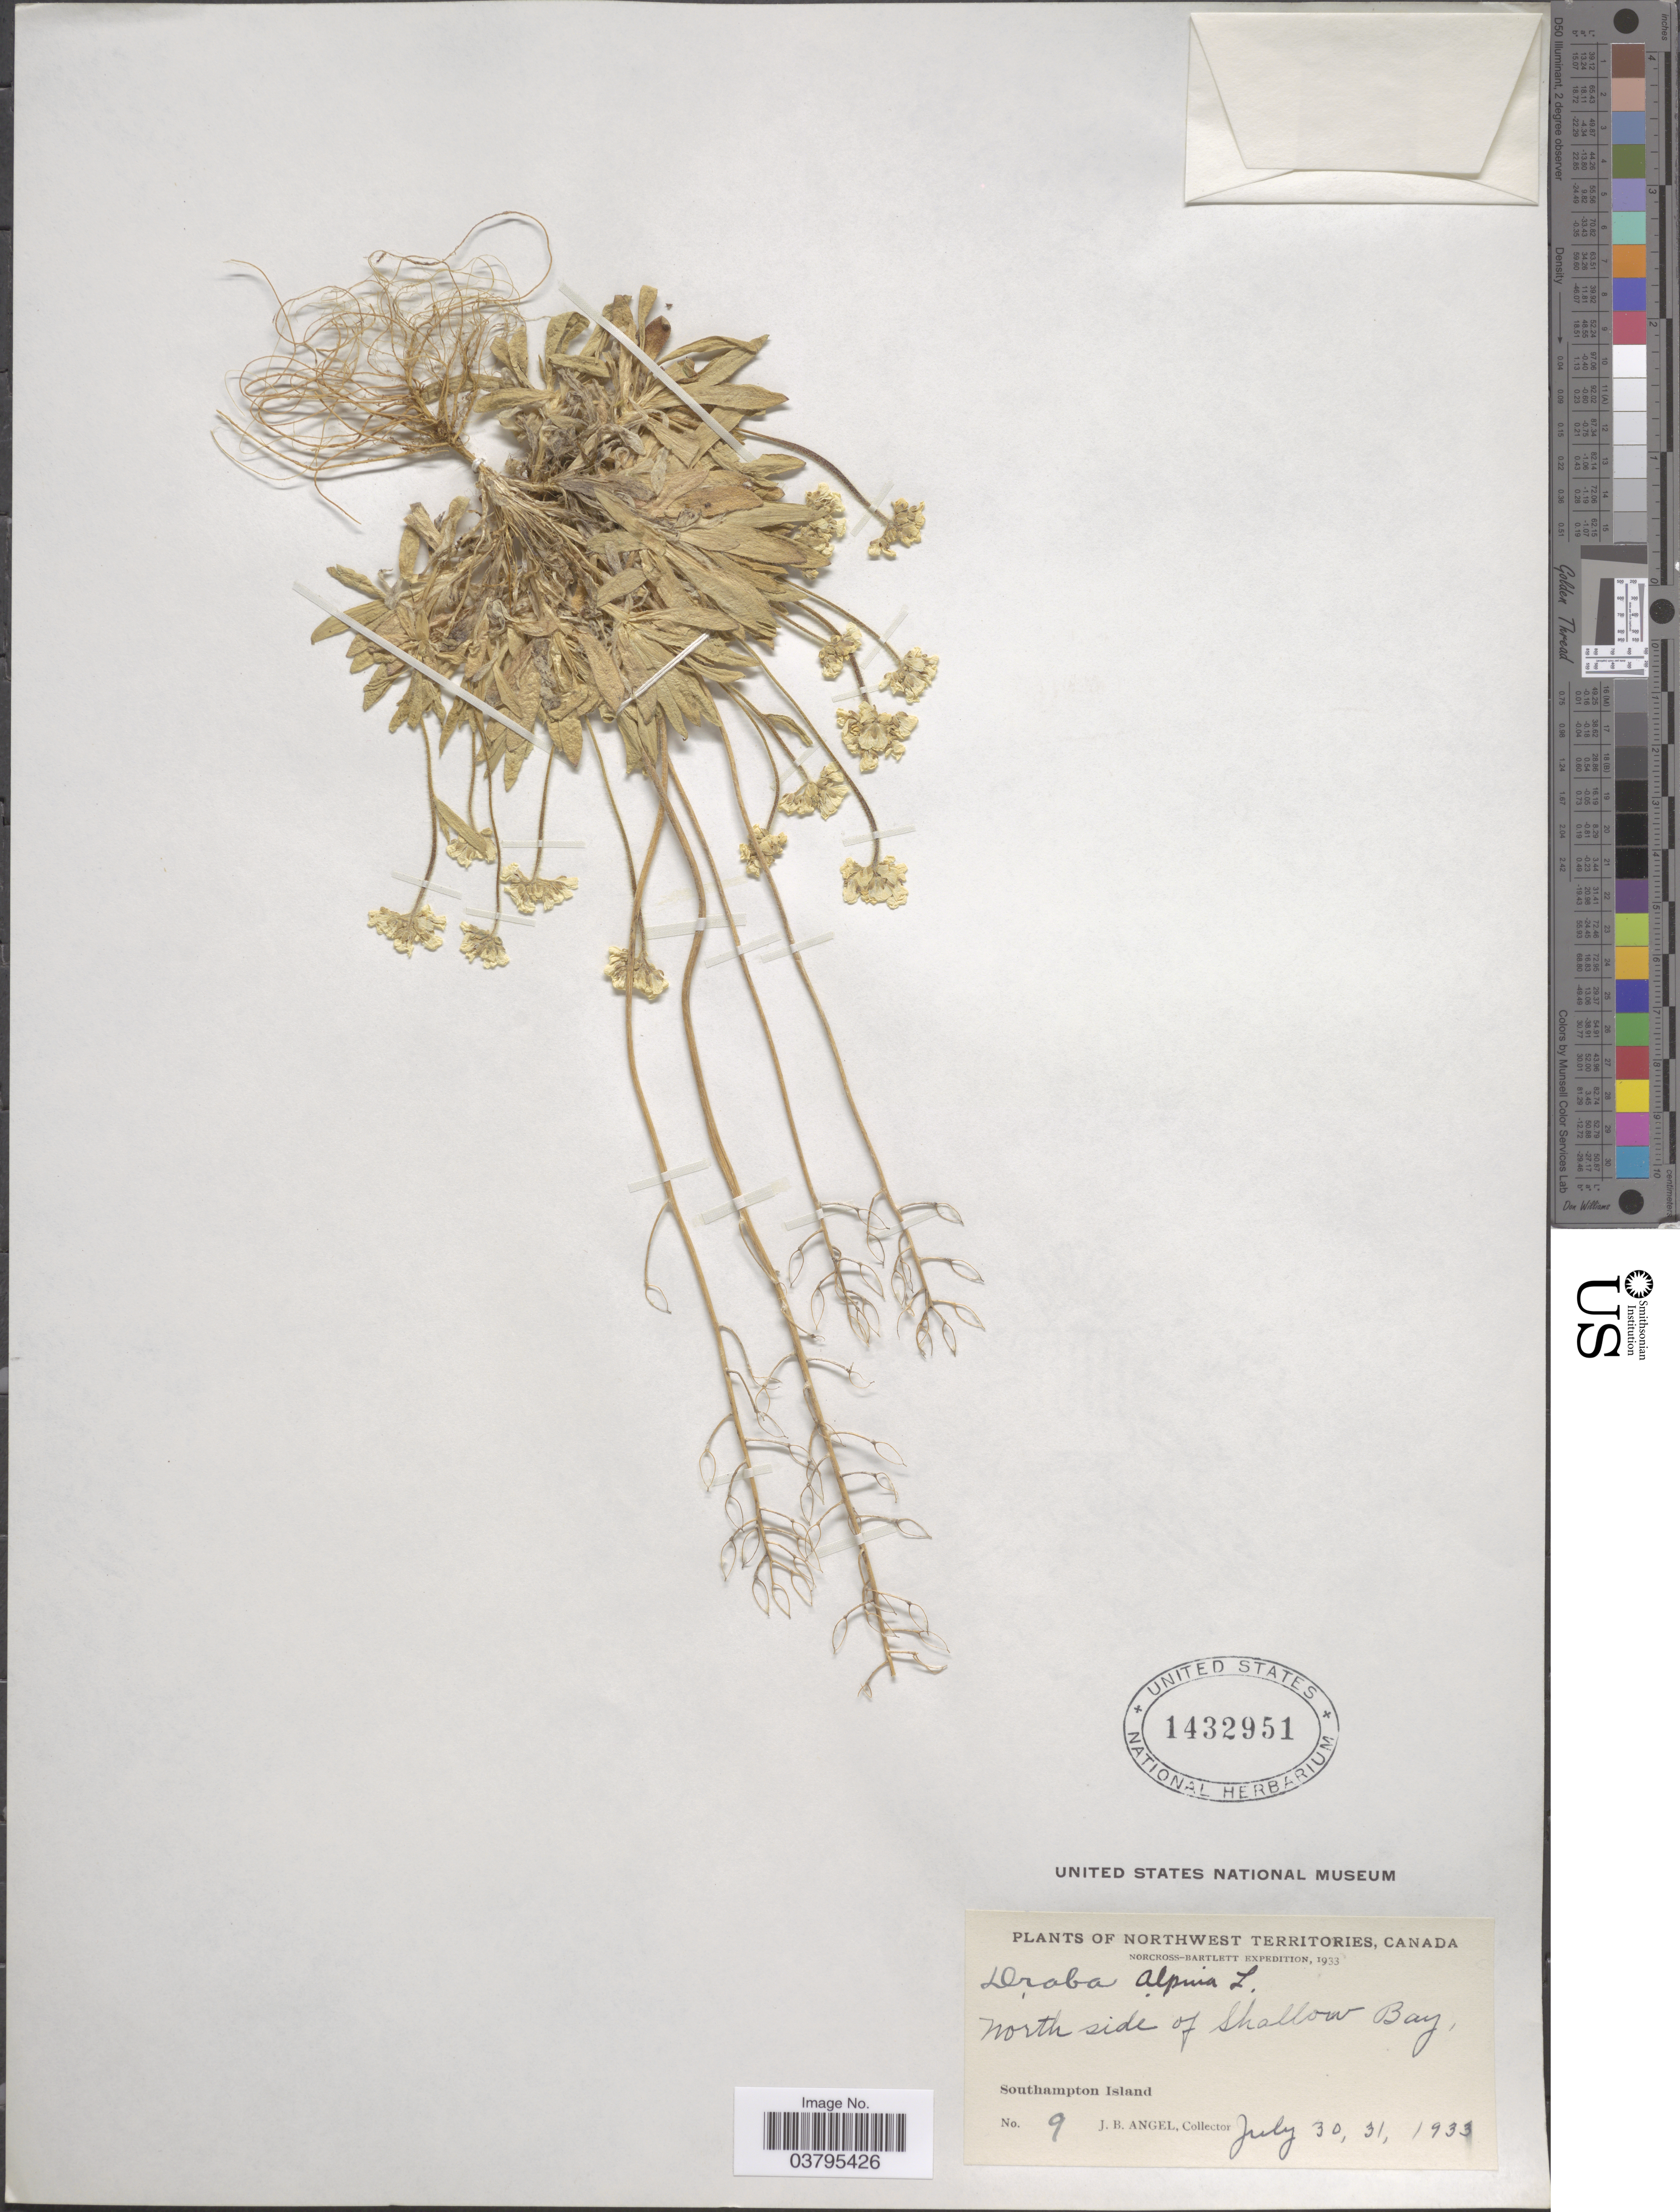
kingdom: Plantae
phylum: Tracheophyta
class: Magnoliopsida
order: Brassicales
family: Brassicaceae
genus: Draba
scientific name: Draba alpina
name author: L.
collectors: J. Angel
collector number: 9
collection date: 1933-07-30/1933-07-31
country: Canada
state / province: Northwest Territories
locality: North side of Shallow Bay, Southampton Island.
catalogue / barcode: US 1432951